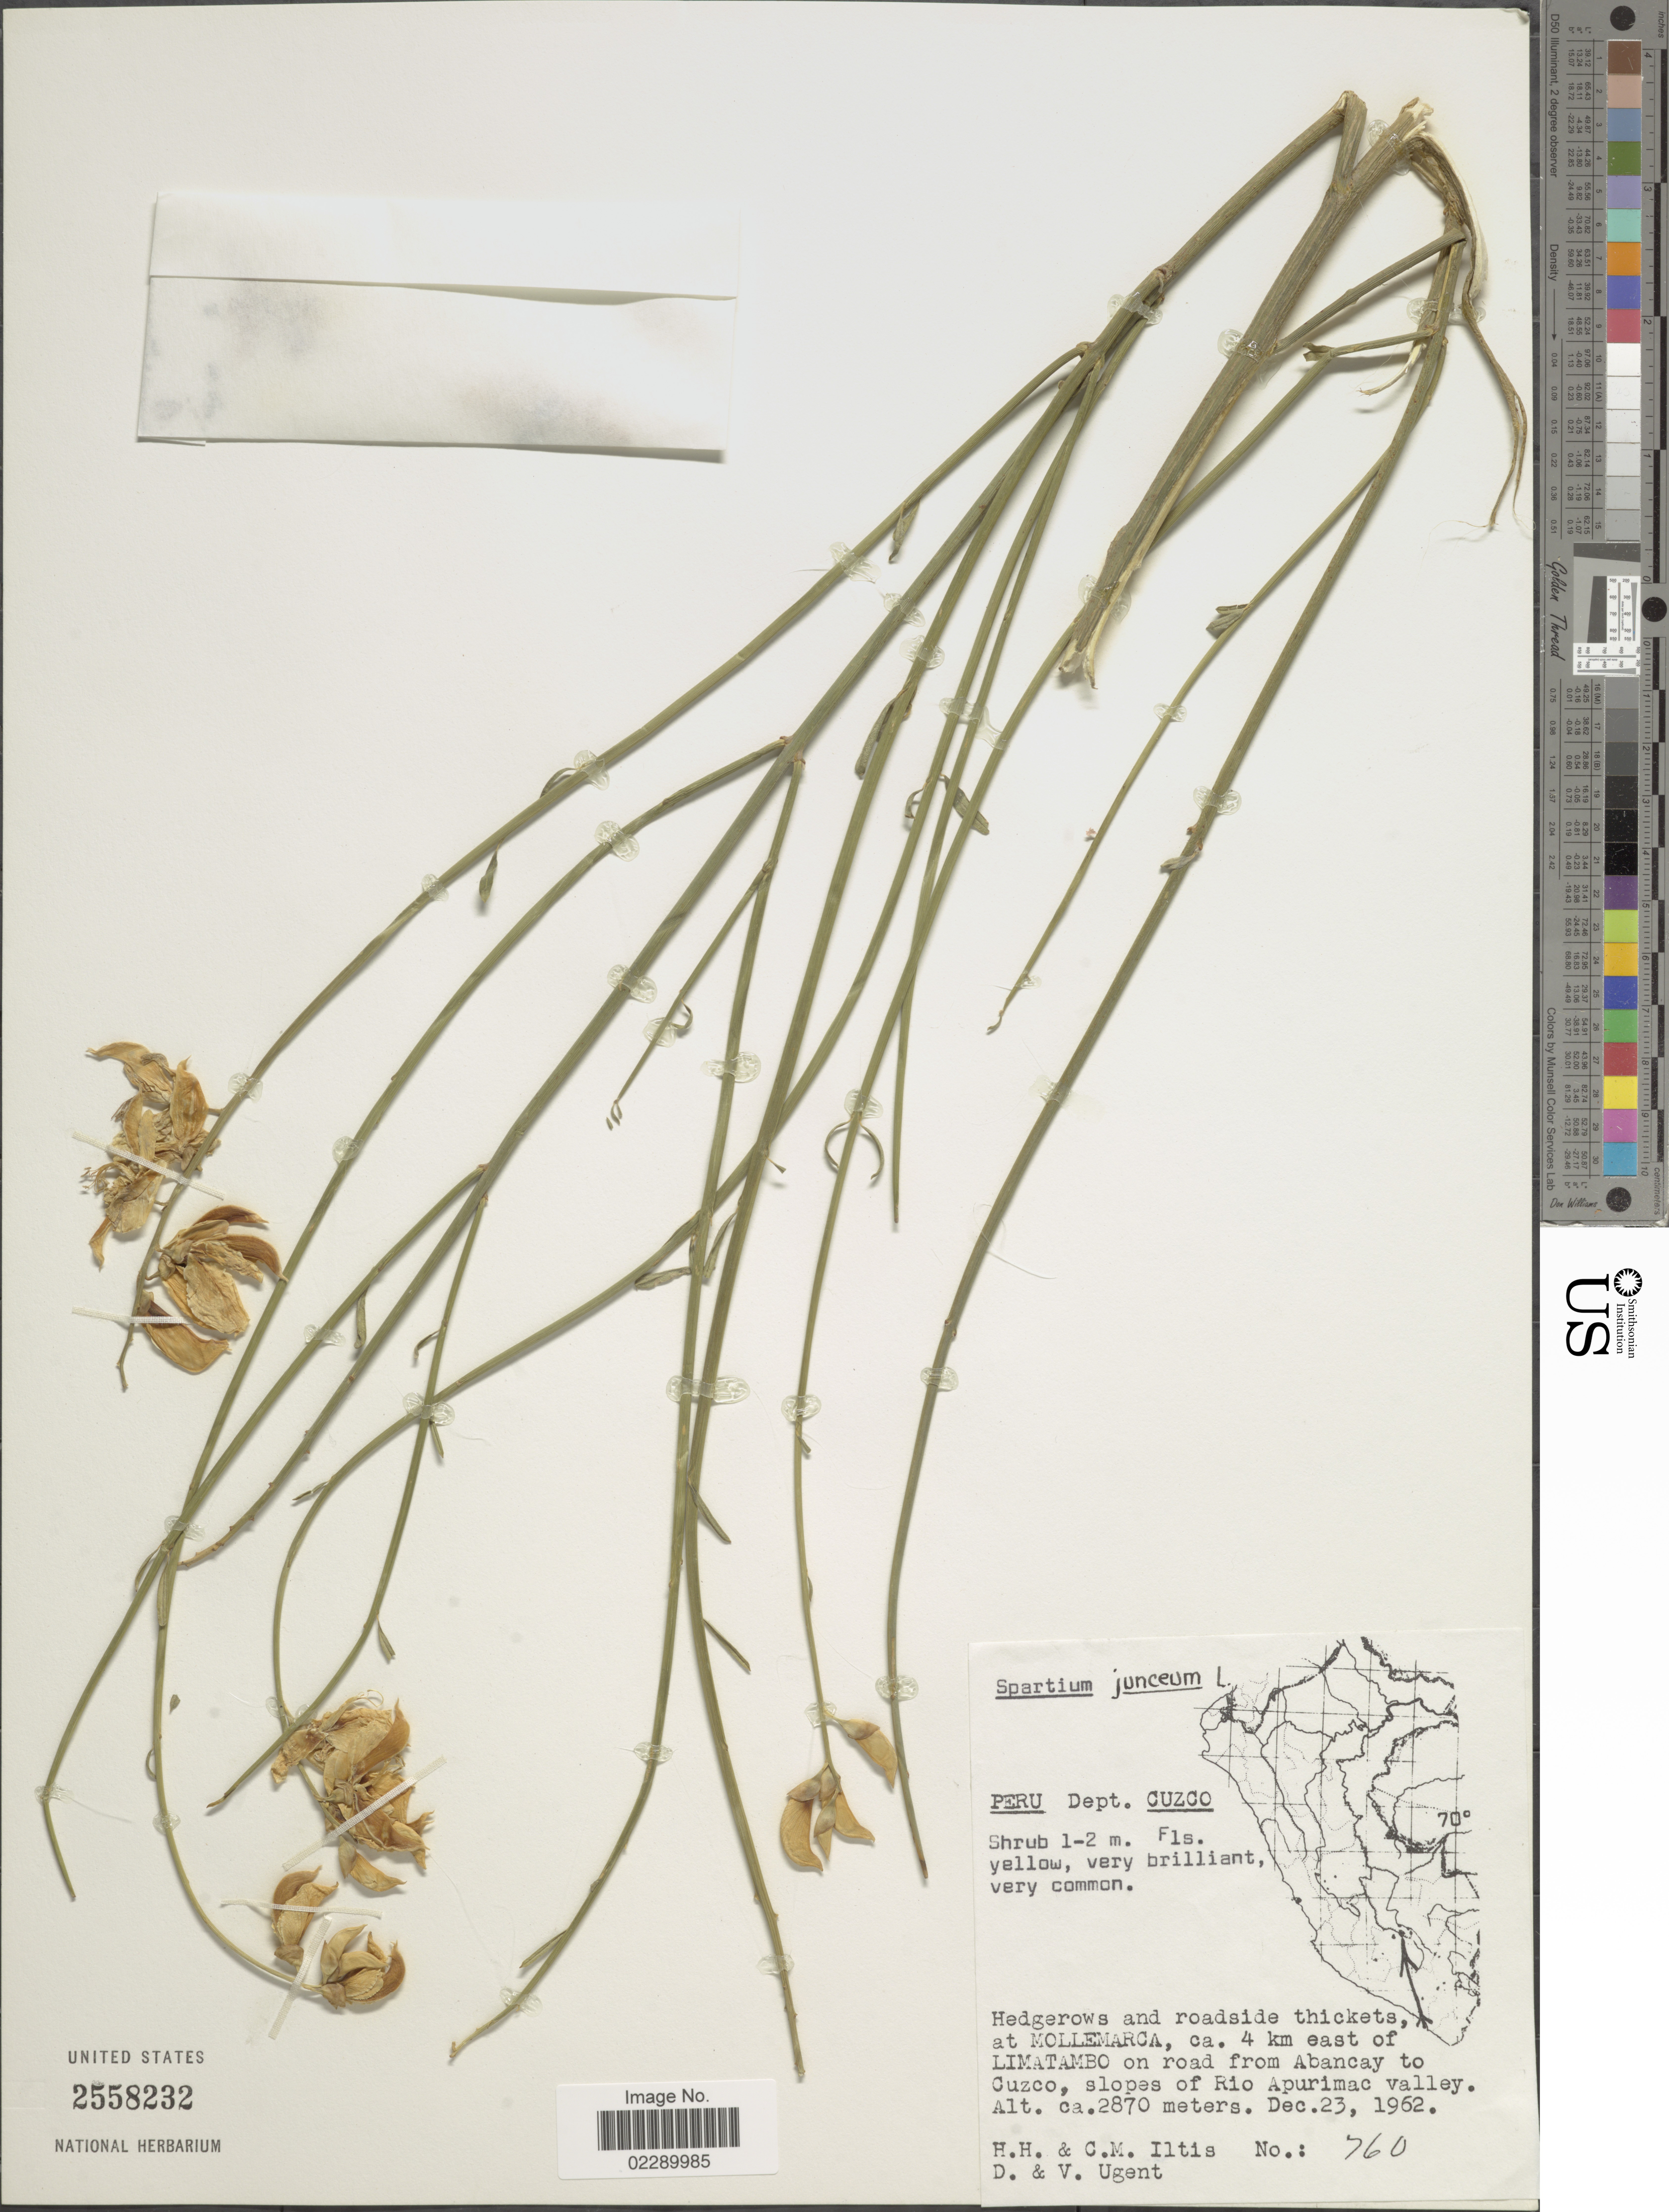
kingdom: Plantae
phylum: Tracheophyta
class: Magnoliopsida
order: Fabales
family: Fabaceae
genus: Spartium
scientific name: Spartium junceum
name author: L.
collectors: H. H. Iltis, C. M Iltis, D. Ugent & V. Ugent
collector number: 760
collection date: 1962-12-23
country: Peru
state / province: Cusco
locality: Dept. Cuzco. Hedgerows and roadside thickets, at Mollemarca, ca 4 km east of Limatambo on road from Abancay to Cuzco, slopes of Rio Apurimac valley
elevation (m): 2870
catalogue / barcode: US 2558232